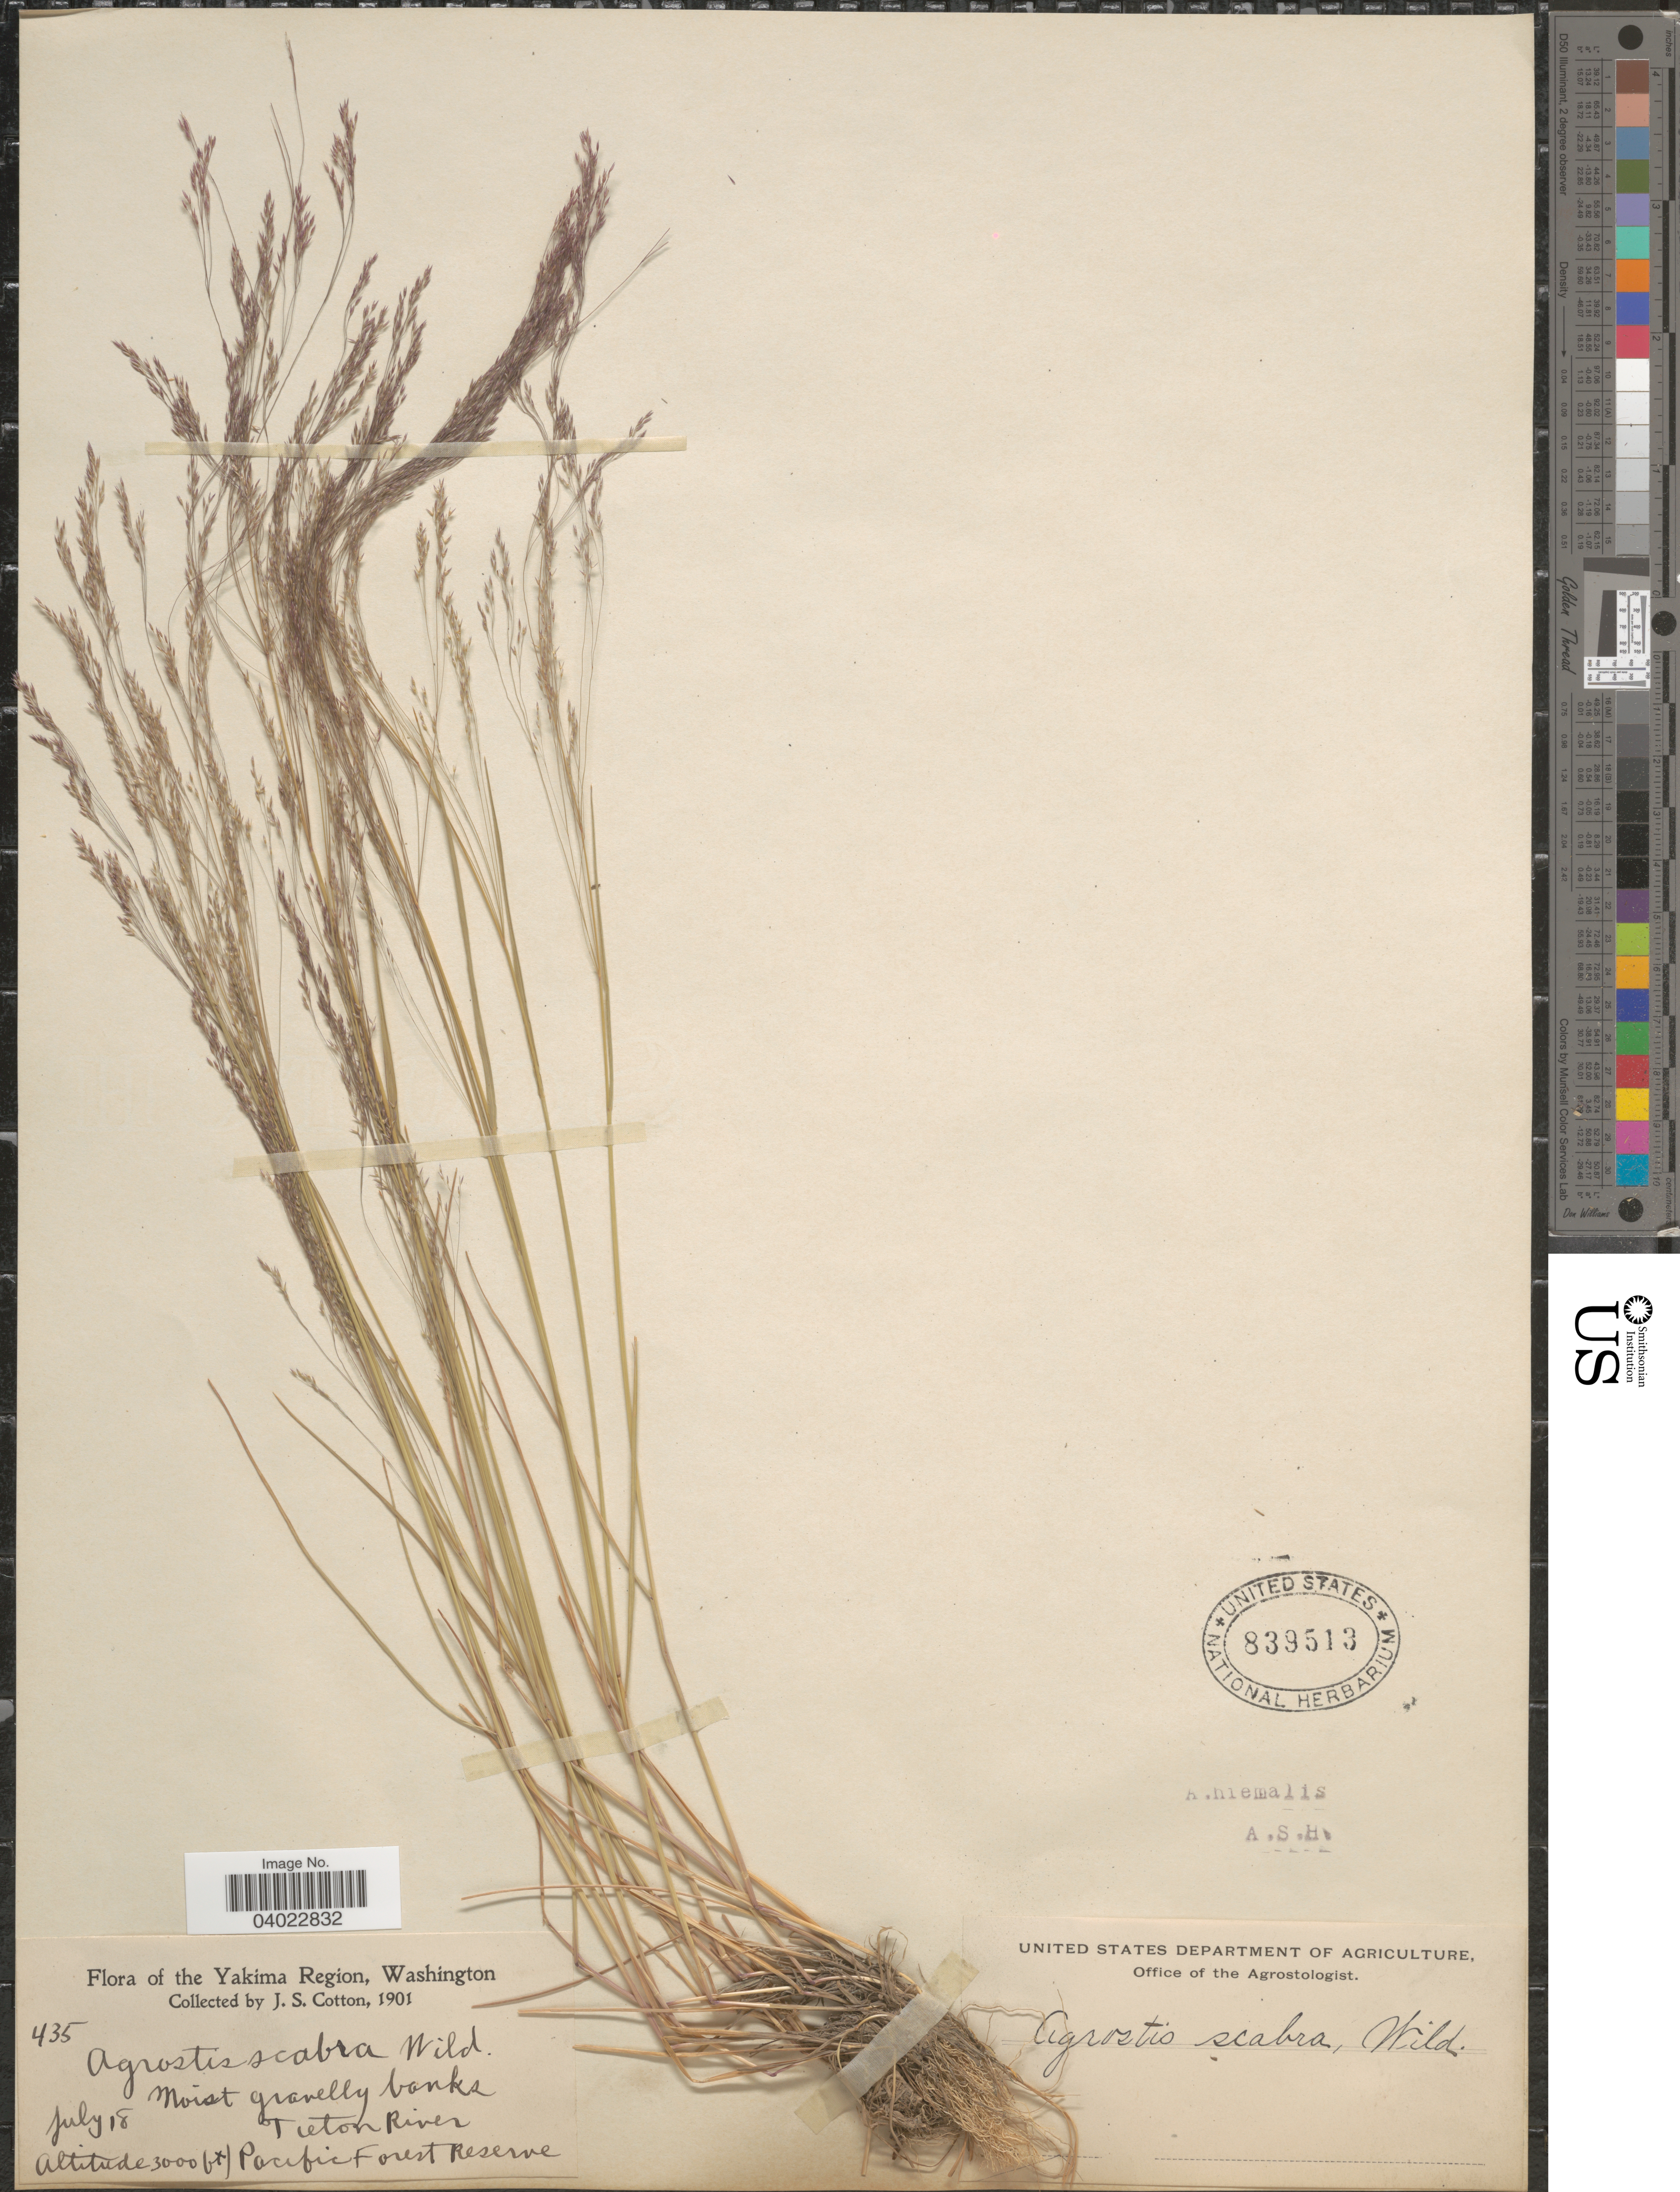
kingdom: Plantae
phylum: Tracheophyta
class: Liliopsida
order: Poales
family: Poaceae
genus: Agrostis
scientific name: Agrostis scabra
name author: Willd.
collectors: J. S. Cotton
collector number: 435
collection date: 1901-07-18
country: United States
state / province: Washington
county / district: Yakima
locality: The Yakima Region. Tieton River. Pacific Forest Reserve.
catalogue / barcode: US 839513